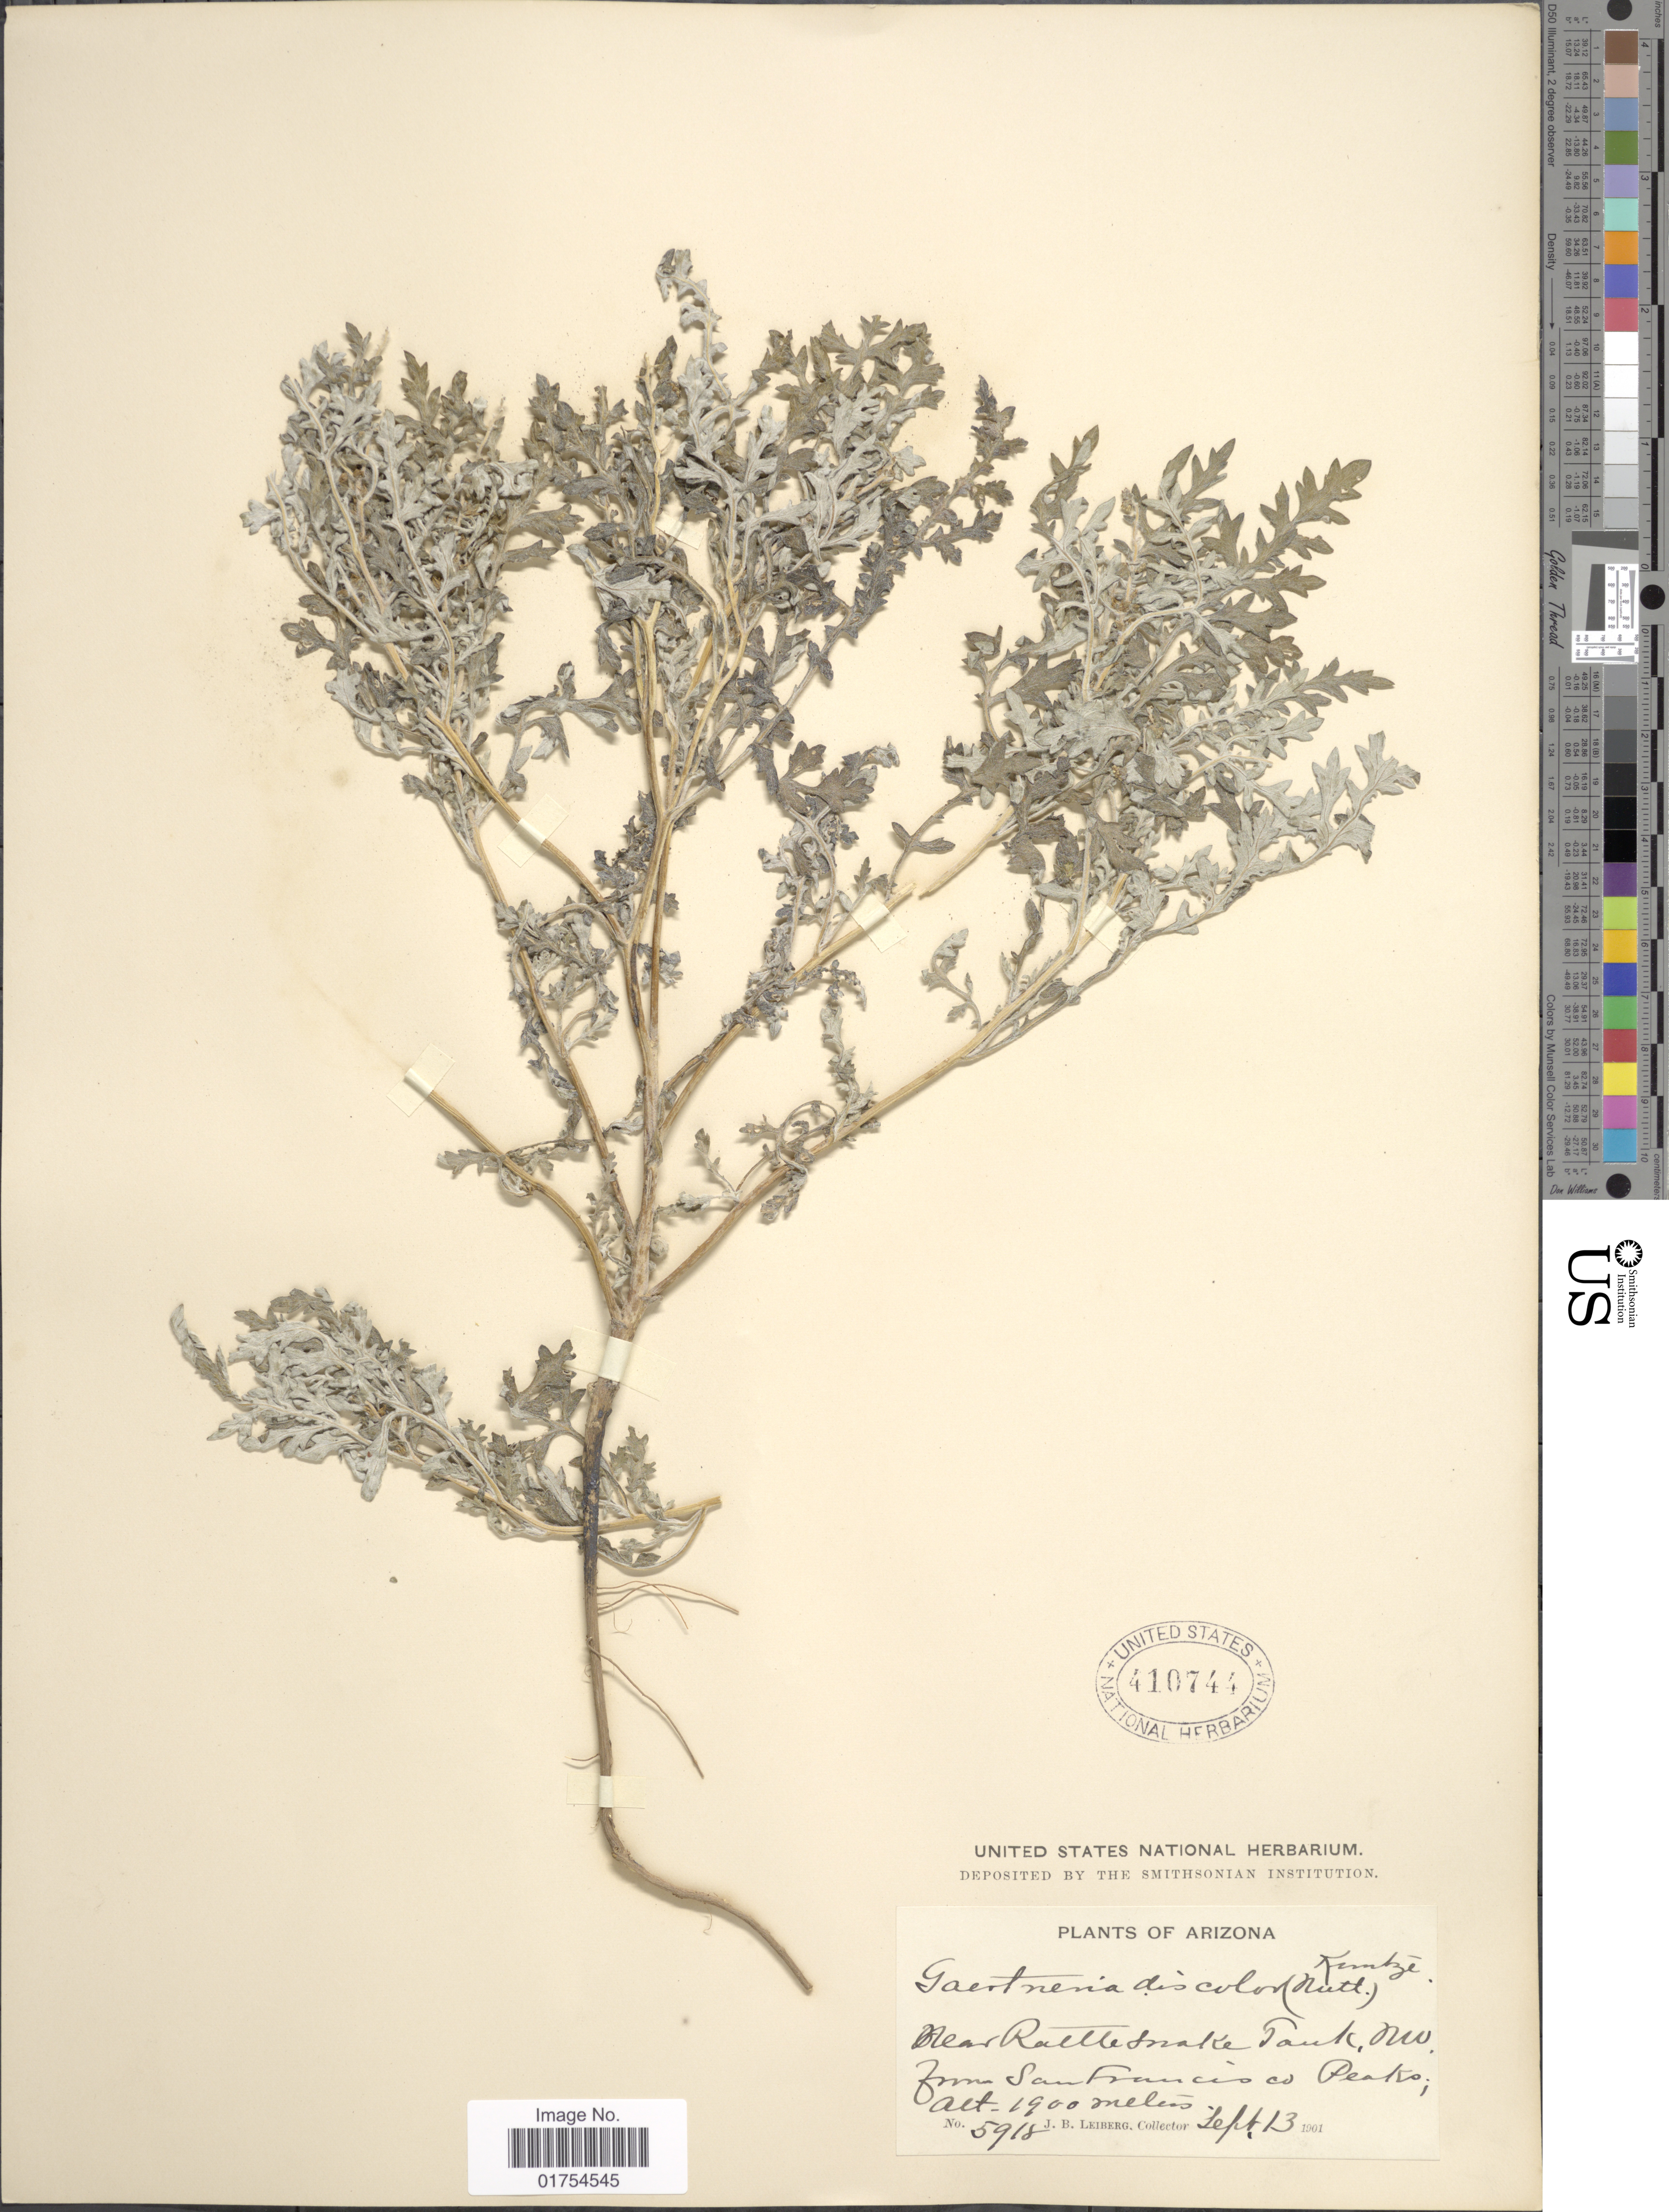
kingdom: Plantae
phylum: Tracheophyta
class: Magnoliopsida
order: Asterales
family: Asteraceae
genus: Franseria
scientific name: Franseria discolor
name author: Nutt.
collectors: J. B. Leiberg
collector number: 5918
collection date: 1901-09-13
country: United States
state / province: Arizona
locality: Near Rattlesnake Tank, NW. from San Francisco Peaks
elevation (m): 1900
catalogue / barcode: US 410744